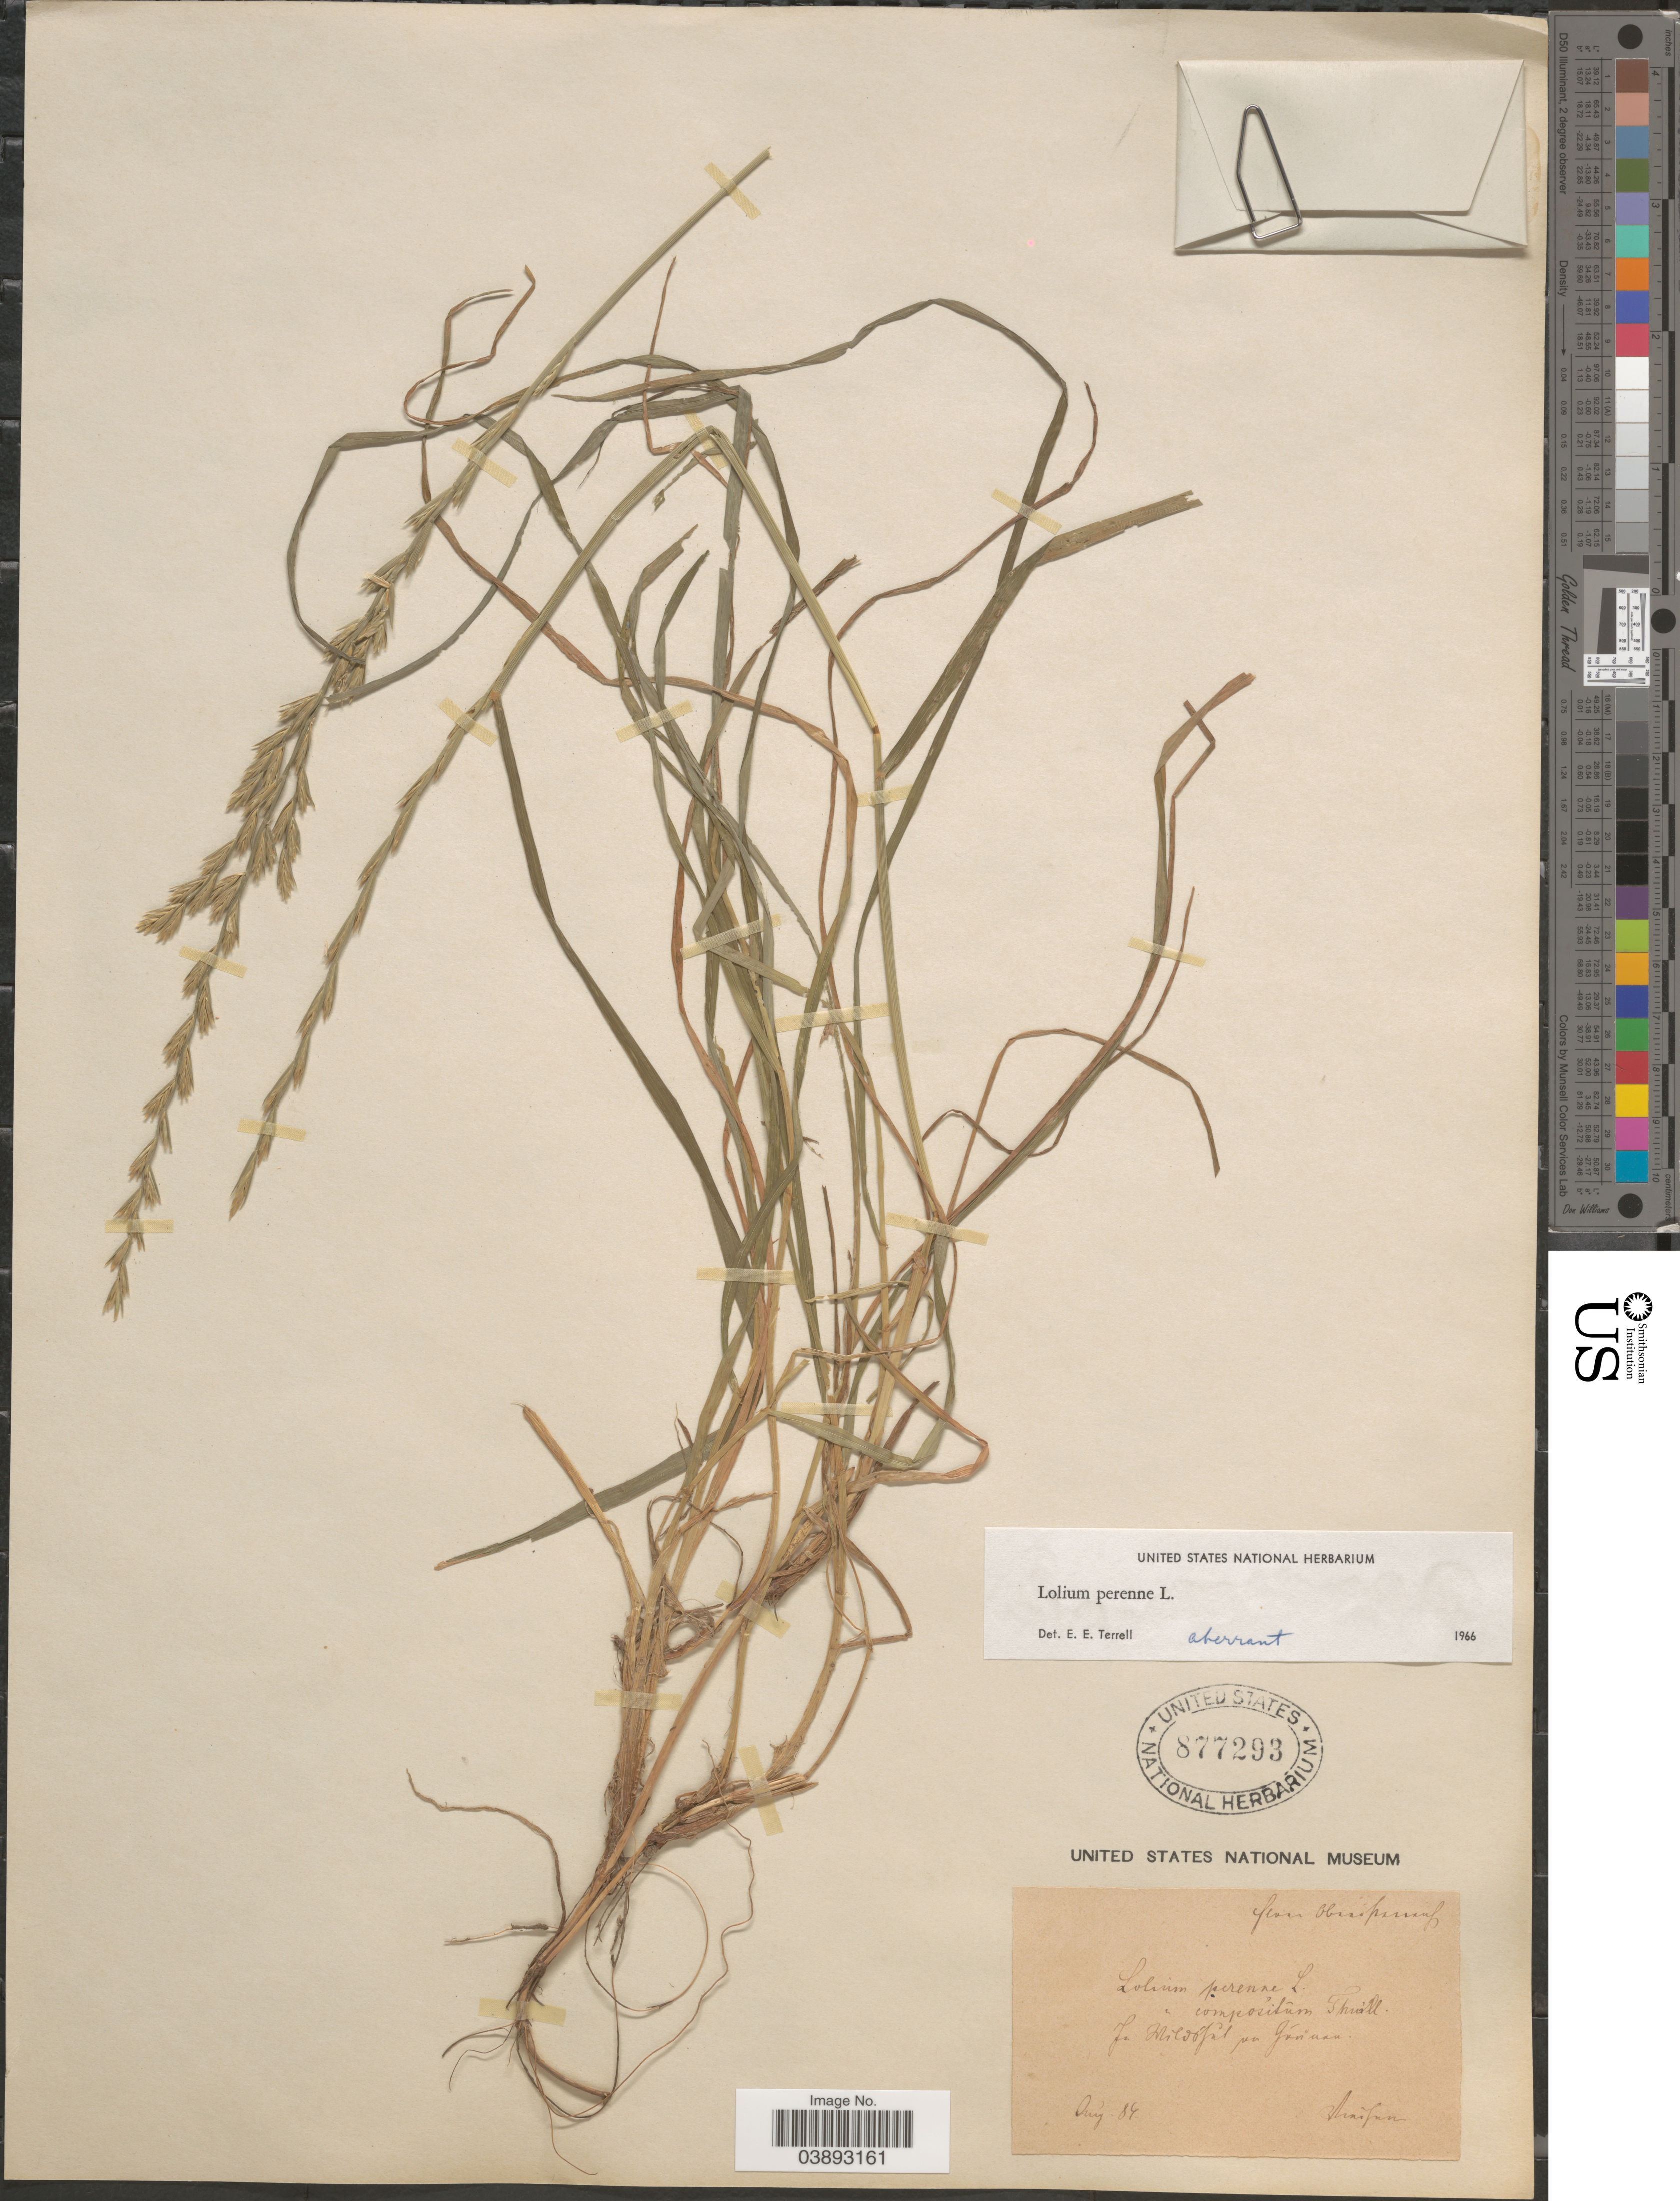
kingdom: Plantae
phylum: Tracheophyta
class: Liliopsida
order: Poales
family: Poaceae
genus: Lolium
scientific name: Lolium perenne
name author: L.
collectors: F. Vierhapper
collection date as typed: Transcribed d/m/y: /8/84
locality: [illegible text].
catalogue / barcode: US 877293